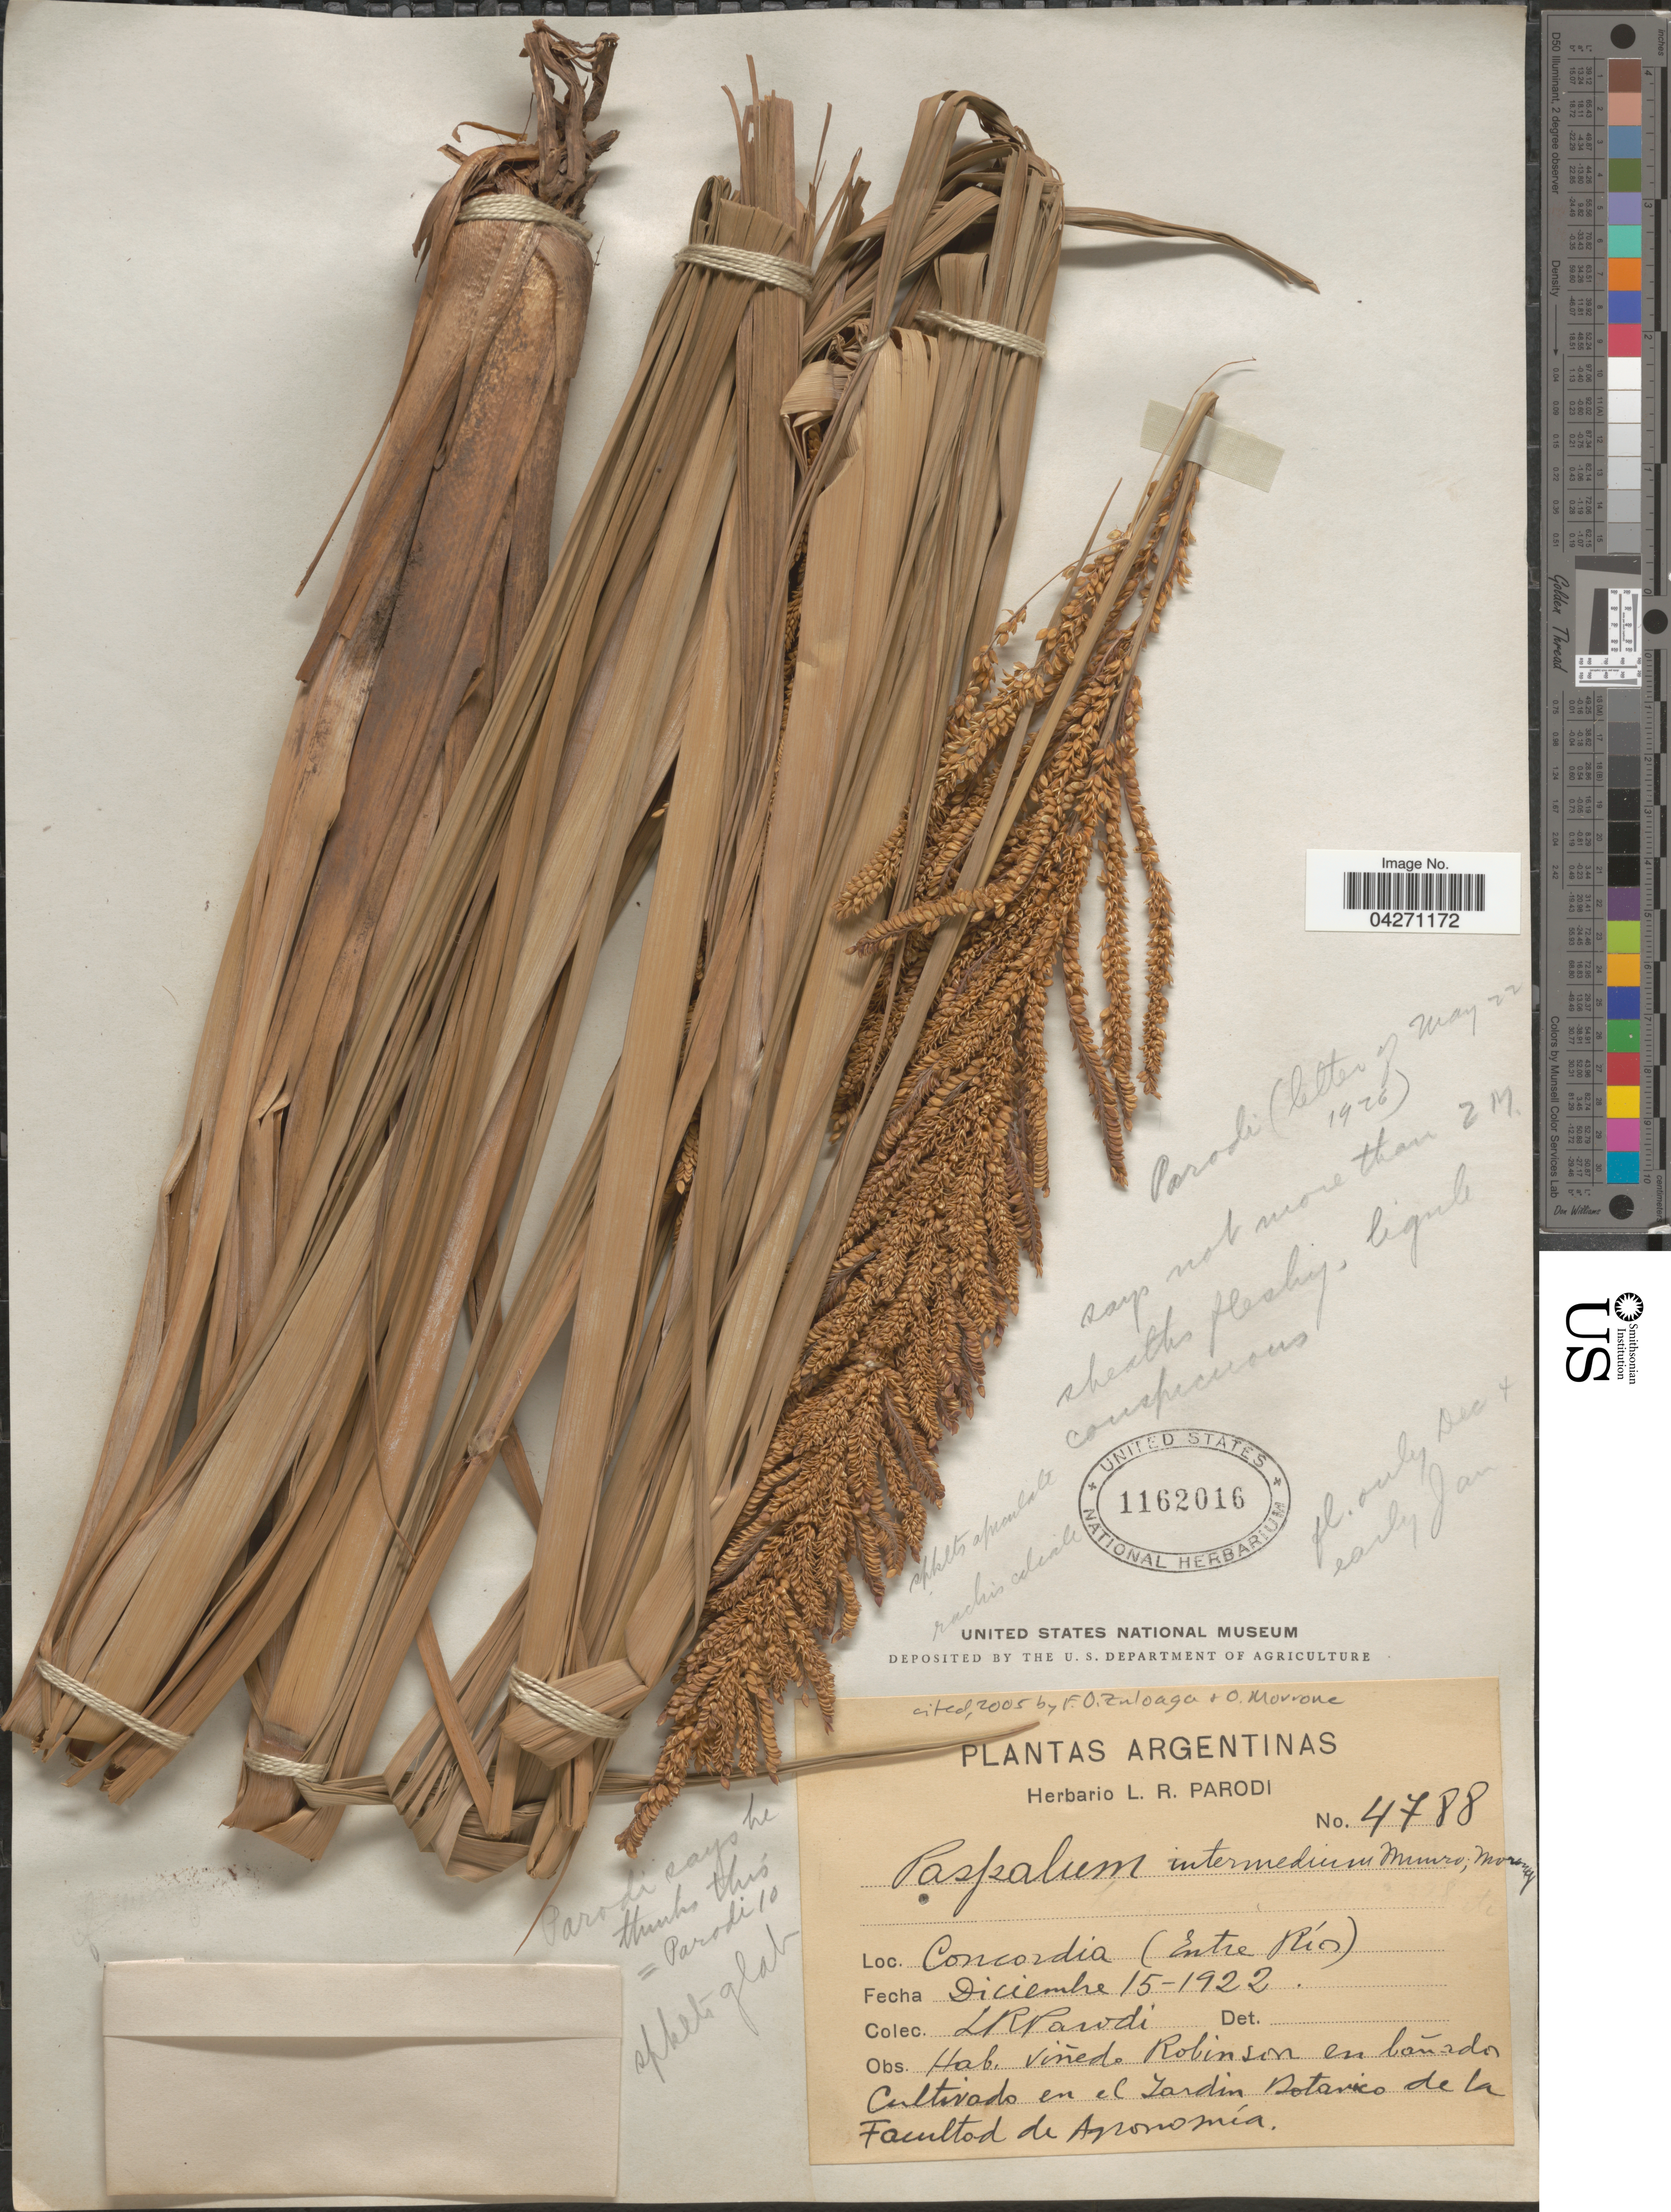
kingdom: Plantae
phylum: Tracheophyta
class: Liliopsida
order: Poales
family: Poaceae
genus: Paspalum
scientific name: Paspalum intermedium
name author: Munro ex Morong & Britton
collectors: L. R. Parodi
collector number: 4788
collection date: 1922-12-15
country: Argentina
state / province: Entre Rios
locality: Concordia (Entre Ríos).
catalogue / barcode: US 1162016